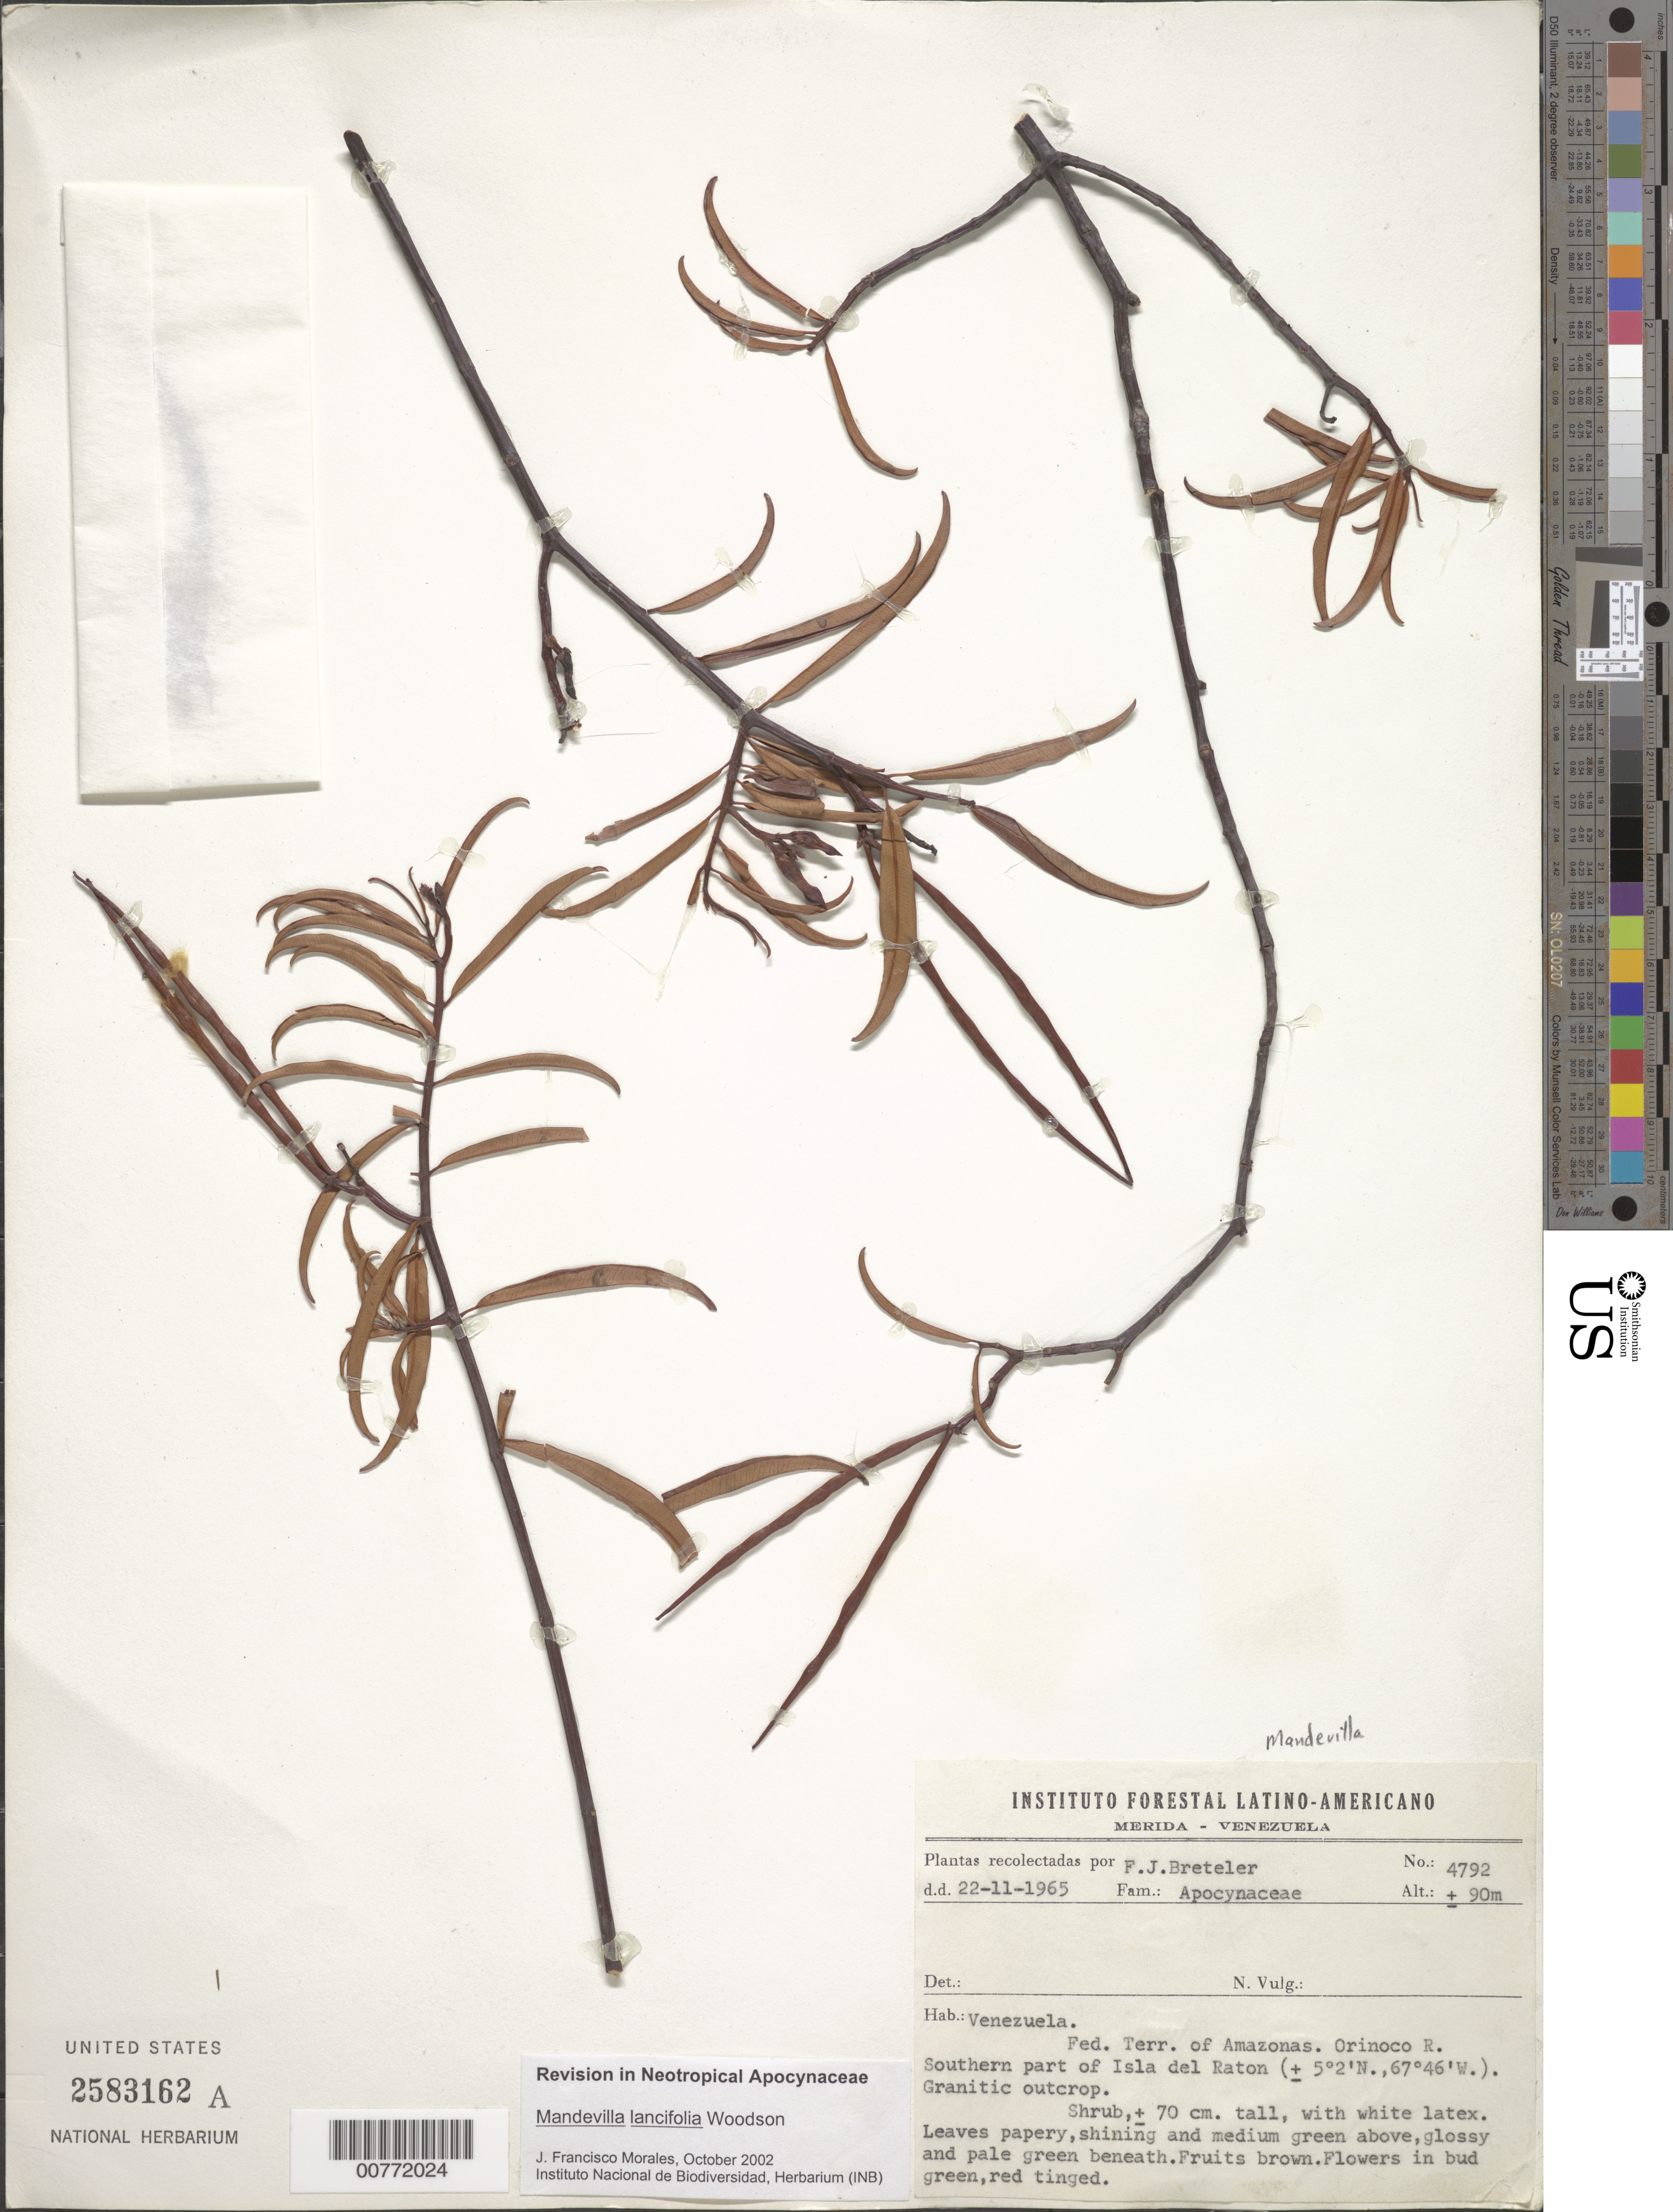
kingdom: Plantae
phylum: Tracheophyta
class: Magnoliopsida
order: Gentianales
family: Apocynaceae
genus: Mandevilla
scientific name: Mandevilla lancifolia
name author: Woodson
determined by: Morales, J. F.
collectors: F. J. Breteler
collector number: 4792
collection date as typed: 22-Nov-65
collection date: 1965-11-22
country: Venezuela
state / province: Amazonas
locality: Orinoco R., southern part of Isla del Ratón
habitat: Granitic outcrop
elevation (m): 90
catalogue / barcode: US 2583162A